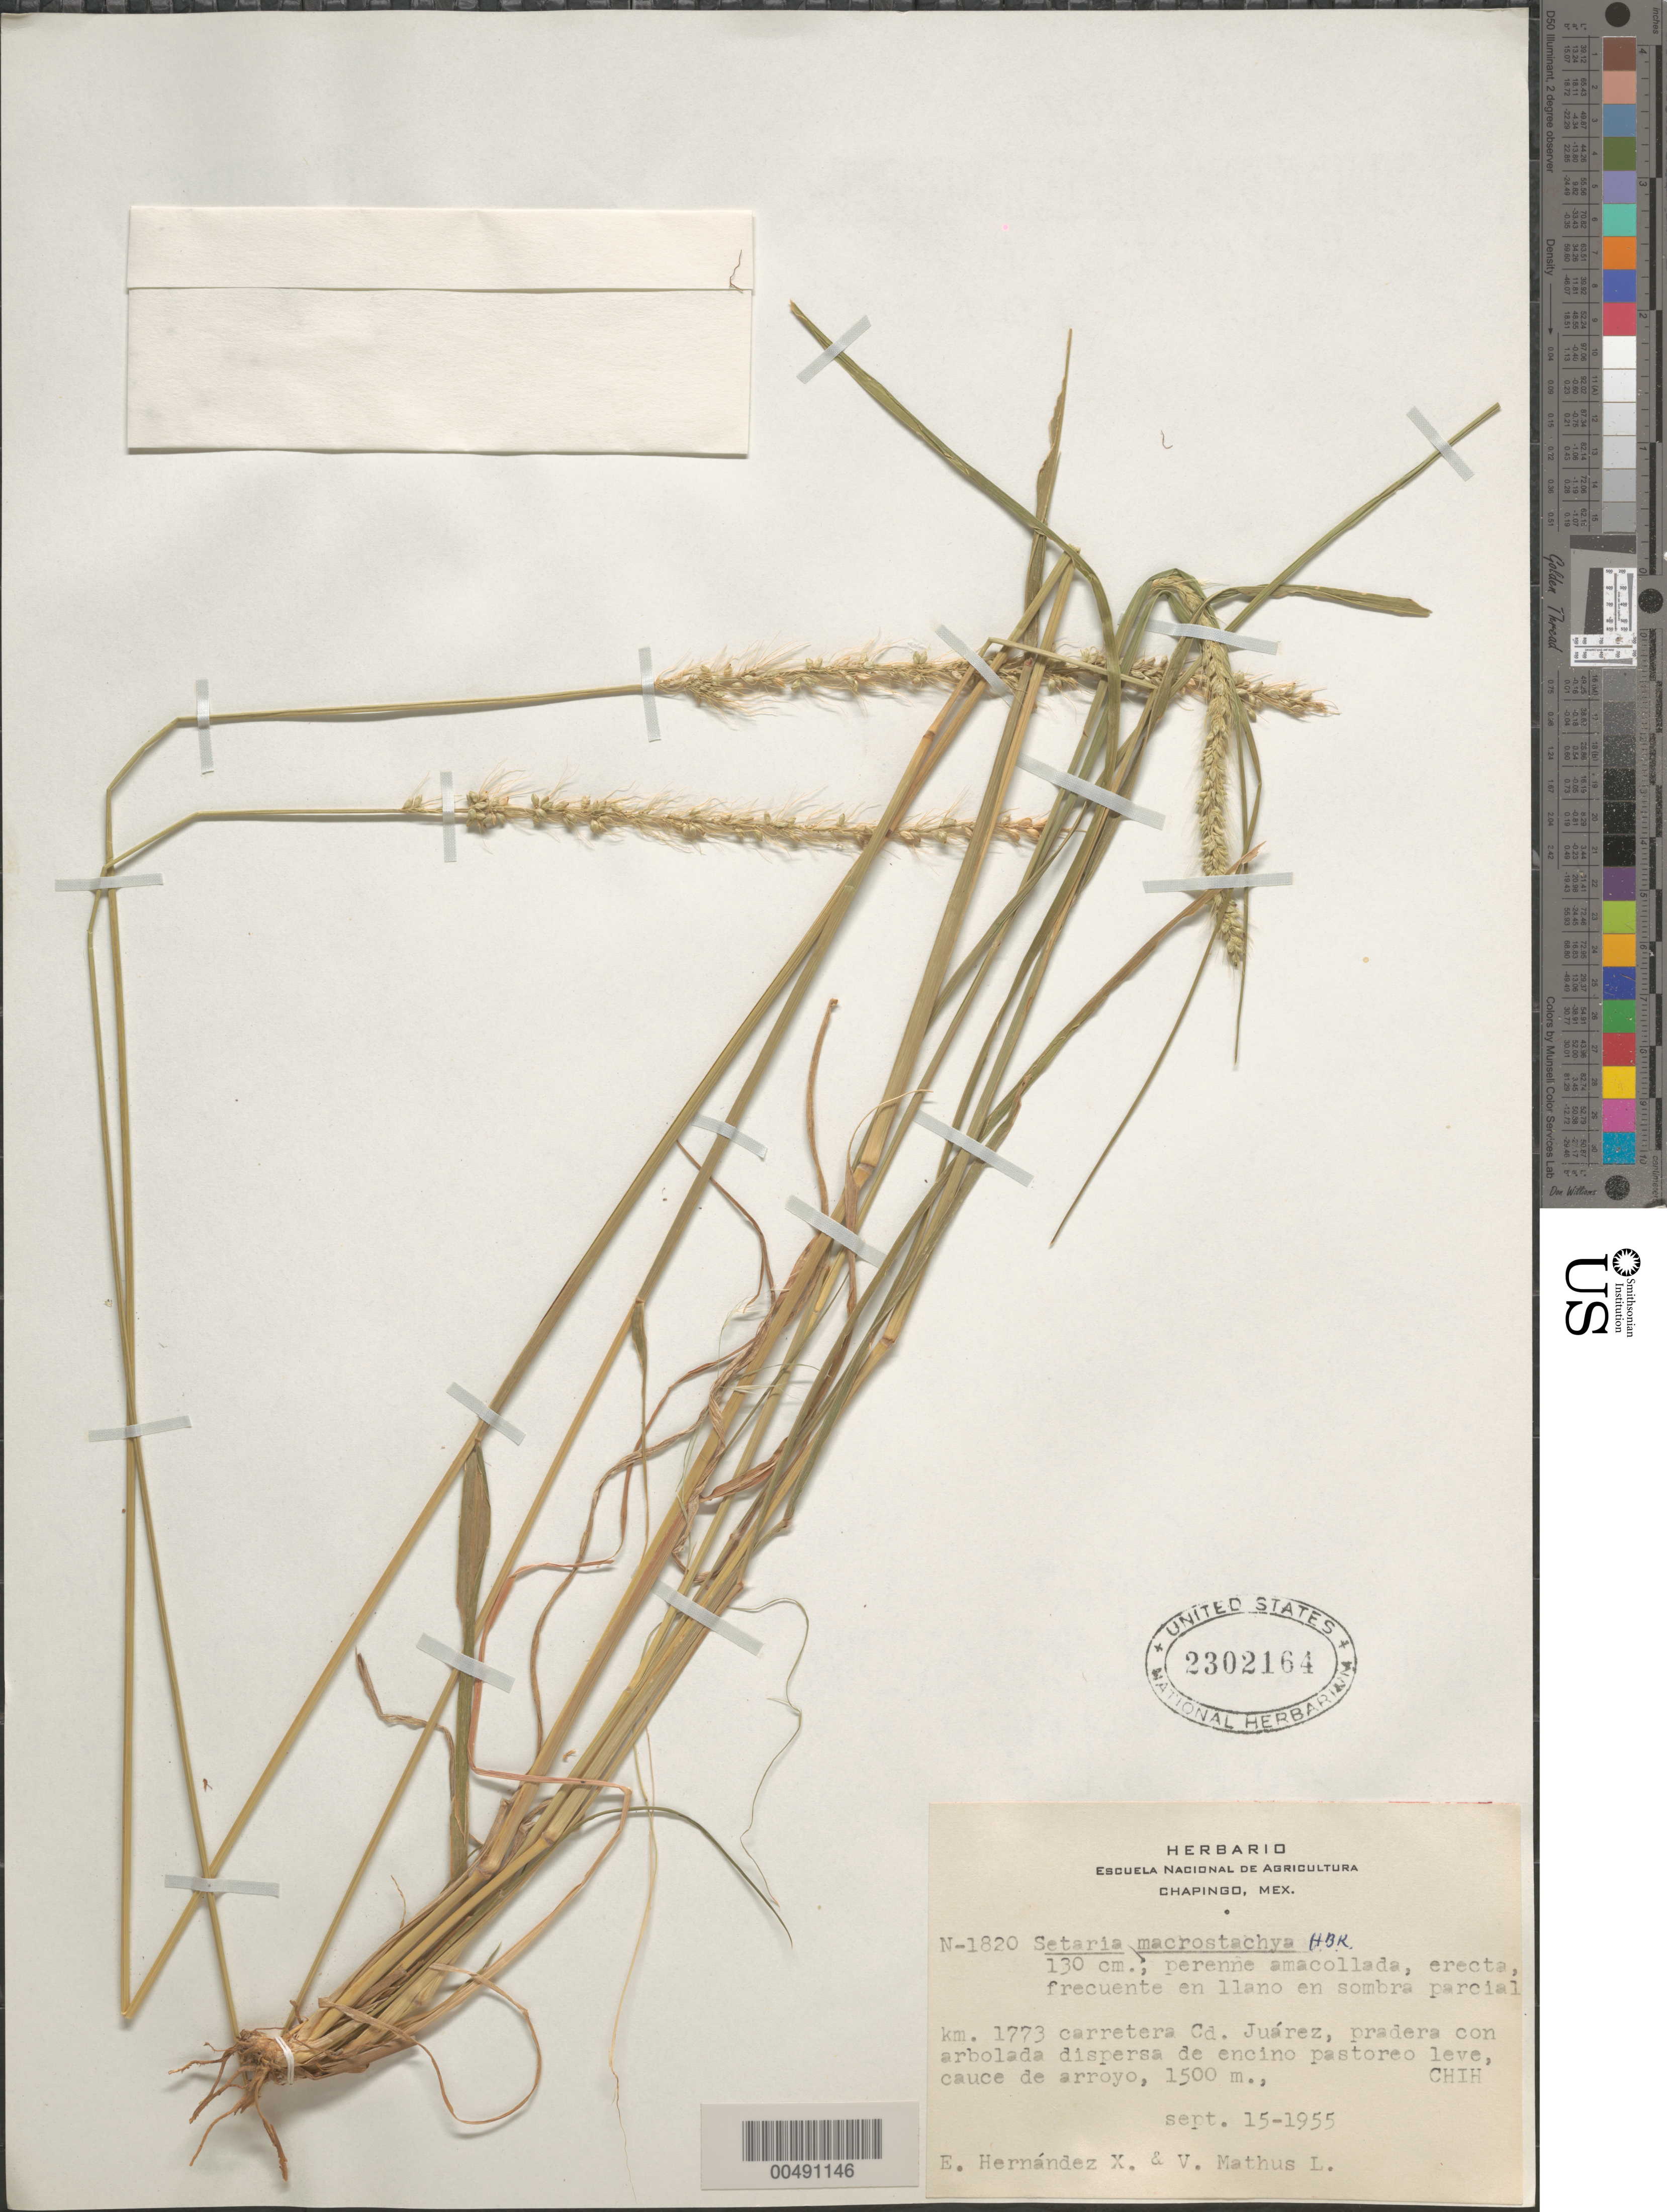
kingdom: Plantae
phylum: Tracheophyta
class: Liliopsida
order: Poales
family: Poaceae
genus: Setaria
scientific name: Setaria macrostachya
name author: Kunth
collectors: E. I. Hernández-X. & V. Mathus L.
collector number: N-1820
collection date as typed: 15 Sep 1955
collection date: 1955-09-15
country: Mexico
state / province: Chihuahua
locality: Km 1773 Cd. Juárez rd.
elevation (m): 1500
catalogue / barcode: US 2302164